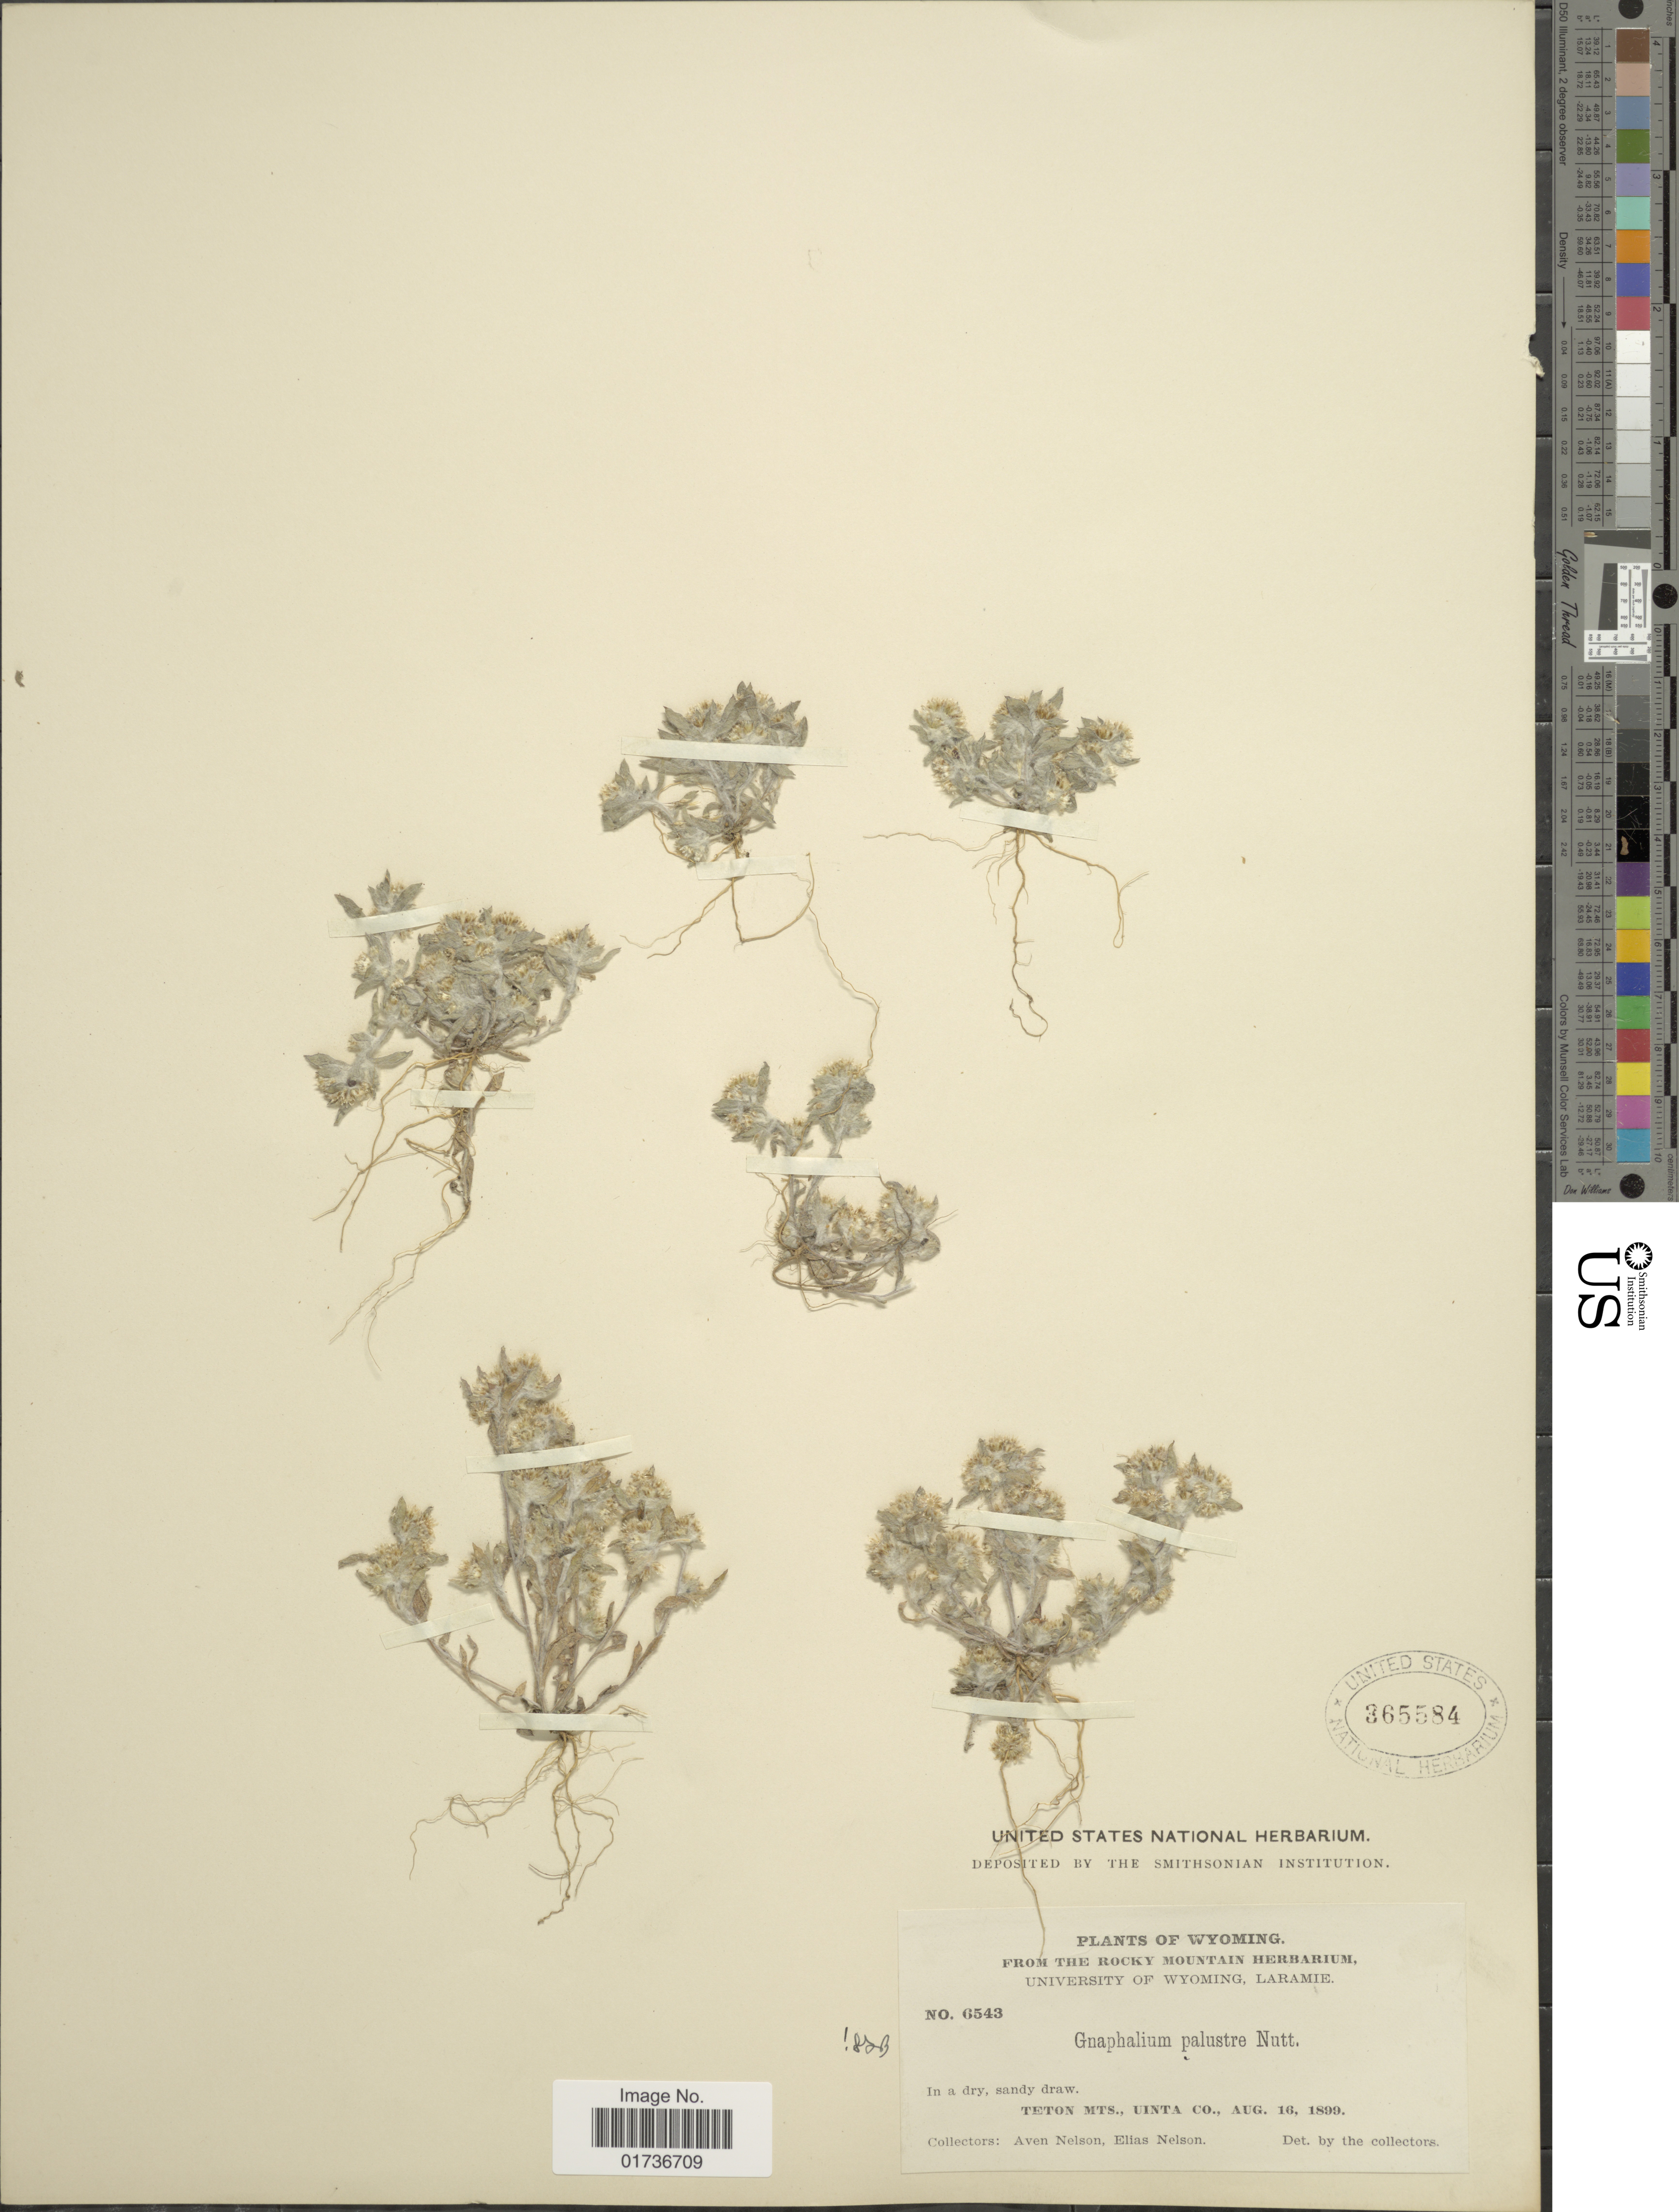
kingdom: Plantae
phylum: Tracheophyta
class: Magnoliopsida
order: Asterales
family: Asteraceae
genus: Gnaphalium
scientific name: Gnaphalium palustre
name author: Nutt.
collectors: A. Nelson & E. Nelson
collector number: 6543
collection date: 1899-08-16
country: United States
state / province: Wyoming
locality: In a dry, sandy draw, Teton Mts., Uinta Co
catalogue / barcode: US 365584